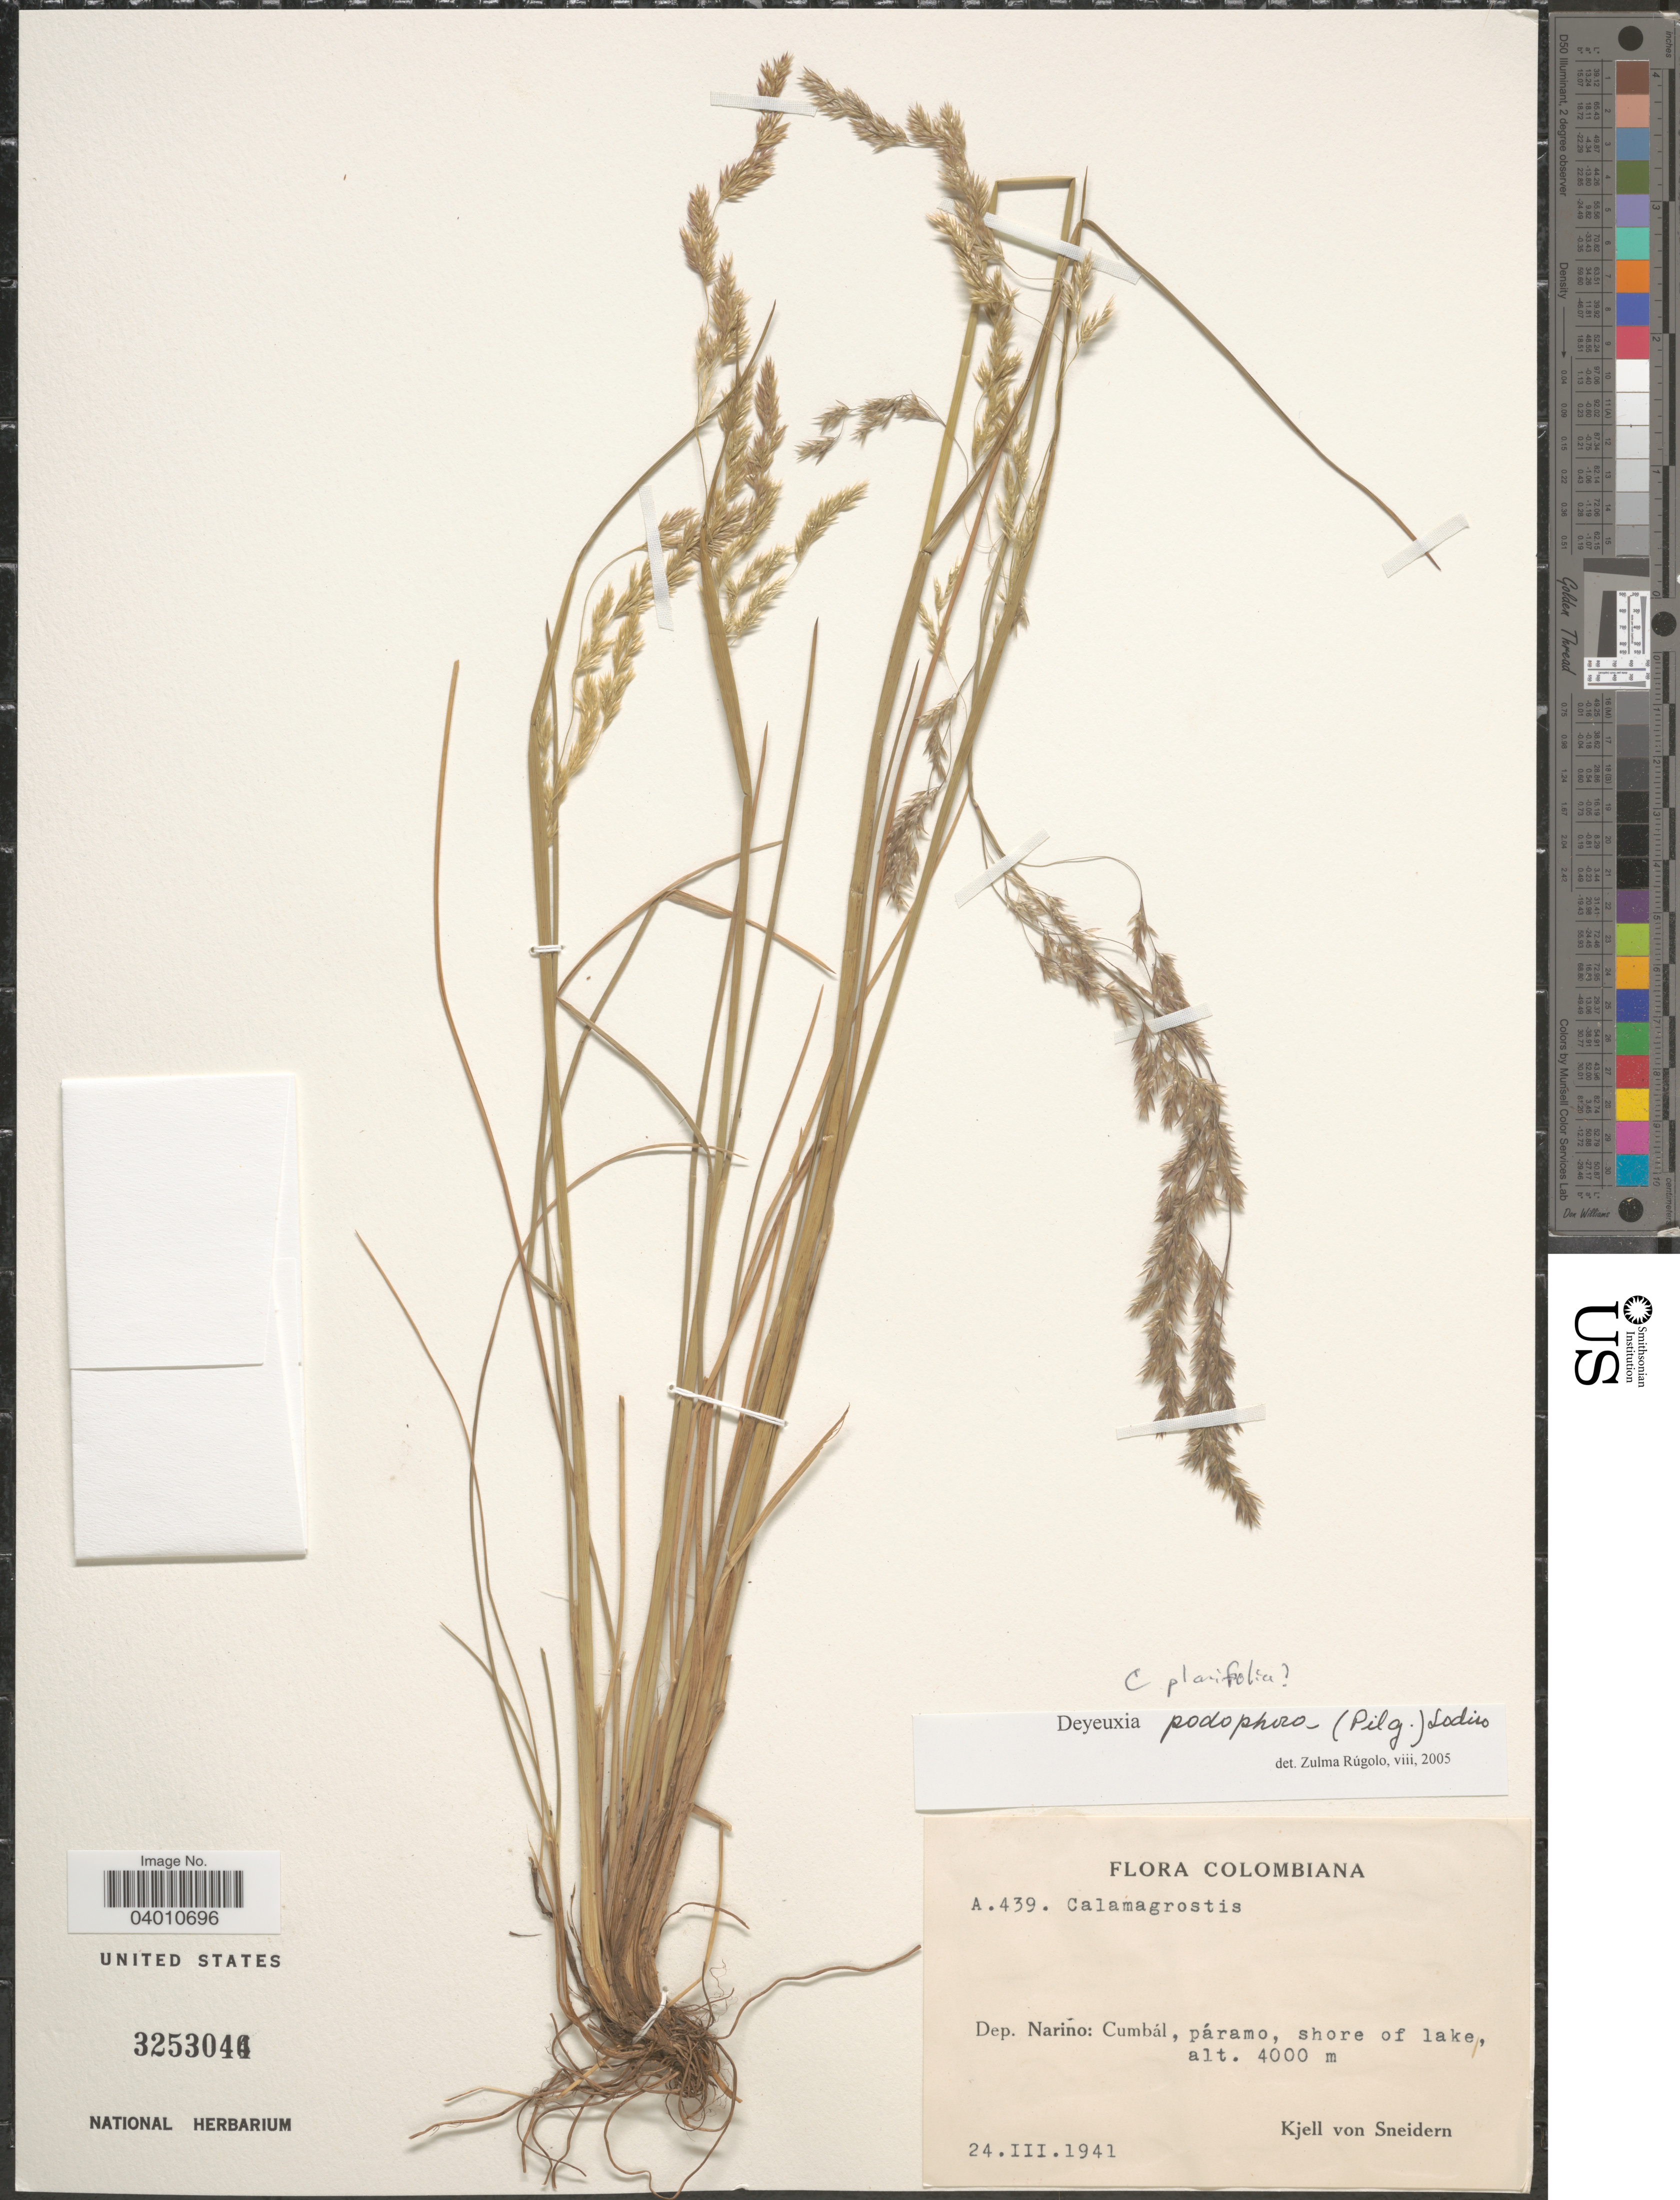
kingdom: Plantae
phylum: Tracheophyta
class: Liliopsida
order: Poales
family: Poaceae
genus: Peyritschia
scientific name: Peyritschia planifolia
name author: (Kunth) P.M. Peterson et al.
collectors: K. von Sneidern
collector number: A439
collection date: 1941-03-24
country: Colombia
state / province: Nariño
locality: Dep. Nariño: Cumbál, páramo, shore of lake.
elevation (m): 4000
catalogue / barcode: US 3253044